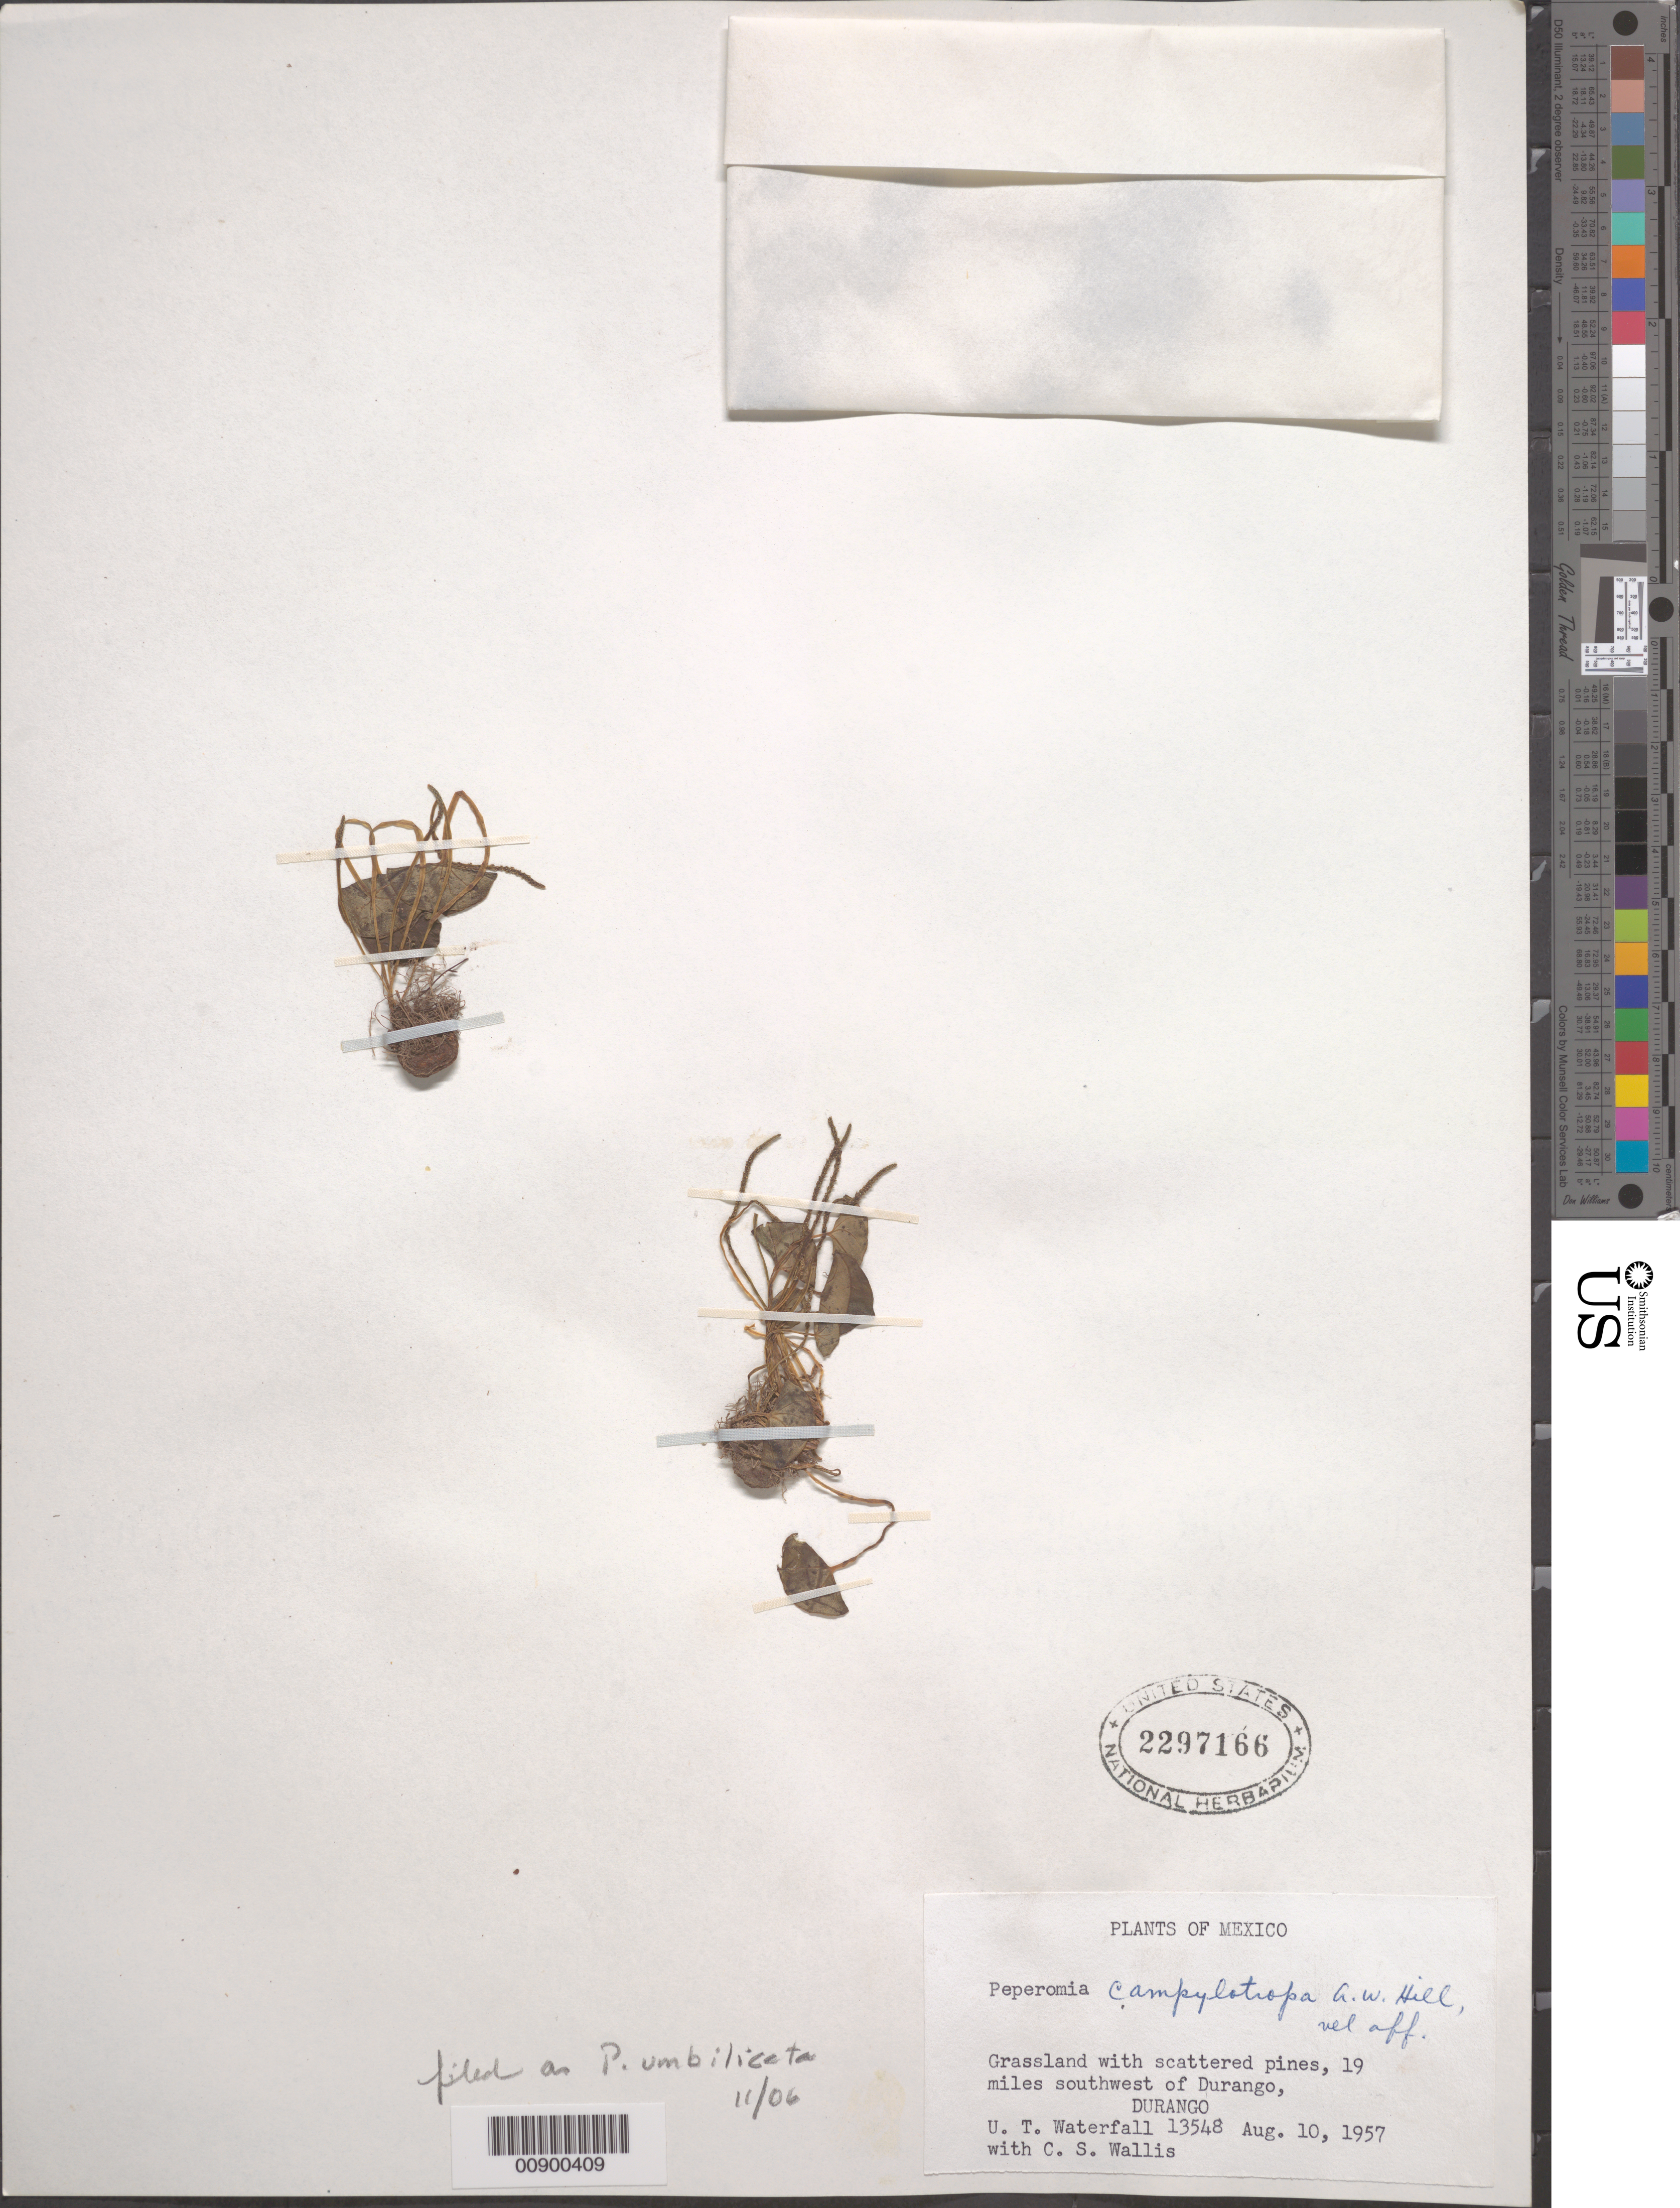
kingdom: Plantae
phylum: Tracheophyta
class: Magnoliopsida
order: Piperales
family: Piperaceae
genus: Peperomia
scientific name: Peperomia umbilicata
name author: Ruiz & Pav.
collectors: U. T. Waterfall & C. S. Wallis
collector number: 13548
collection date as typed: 10 Aug 1957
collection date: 1957-08-10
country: Mexico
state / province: Durango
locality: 19 miles southwest of Durango, Durango.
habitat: Grassland with scattered pines.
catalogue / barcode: US 2297166